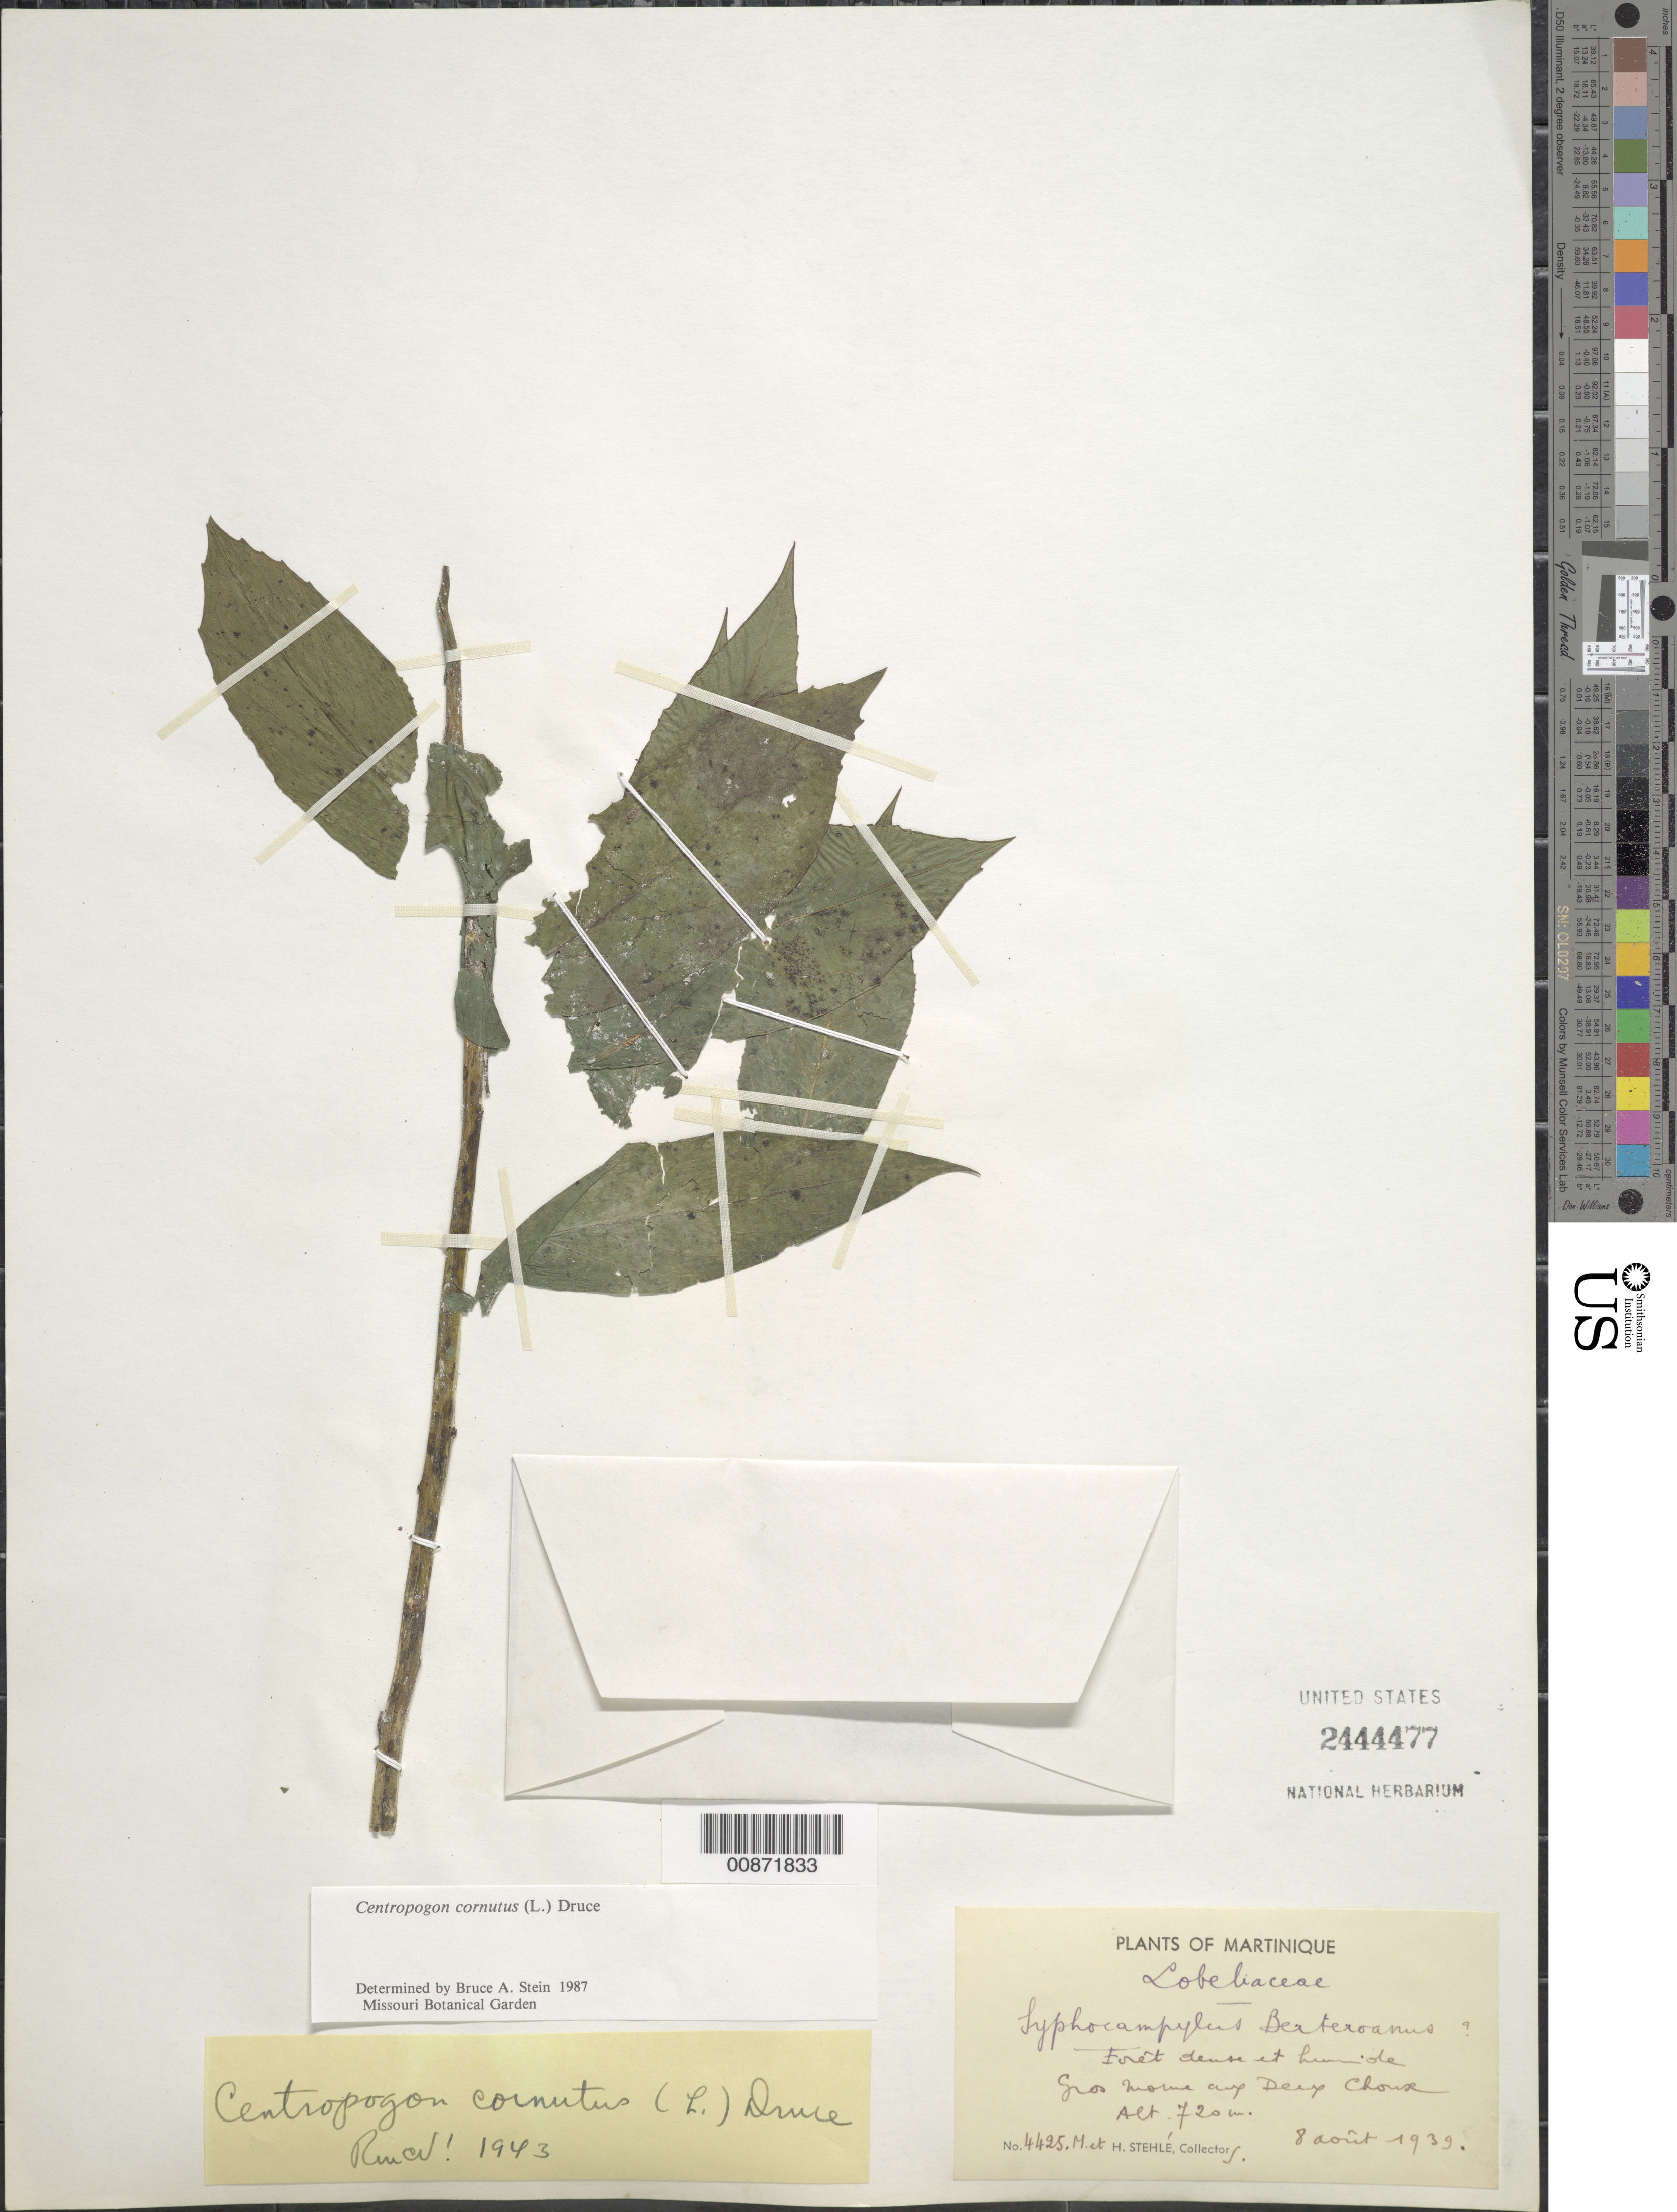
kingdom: Plantae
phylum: Tracheophyta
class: Magnoliopsida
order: Asterales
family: Campanulaceae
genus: Centropogon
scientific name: Centropogon cornutus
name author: (L.) Druce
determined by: Ruicn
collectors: H. Stehlé & M. Stehlé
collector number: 4425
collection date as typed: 08 Aug 1939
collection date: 1939-08-08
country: Martinique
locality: Gros Morne aux Deux Choux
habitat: Forêt dense et humide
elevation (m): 720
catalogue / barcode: US 2444477